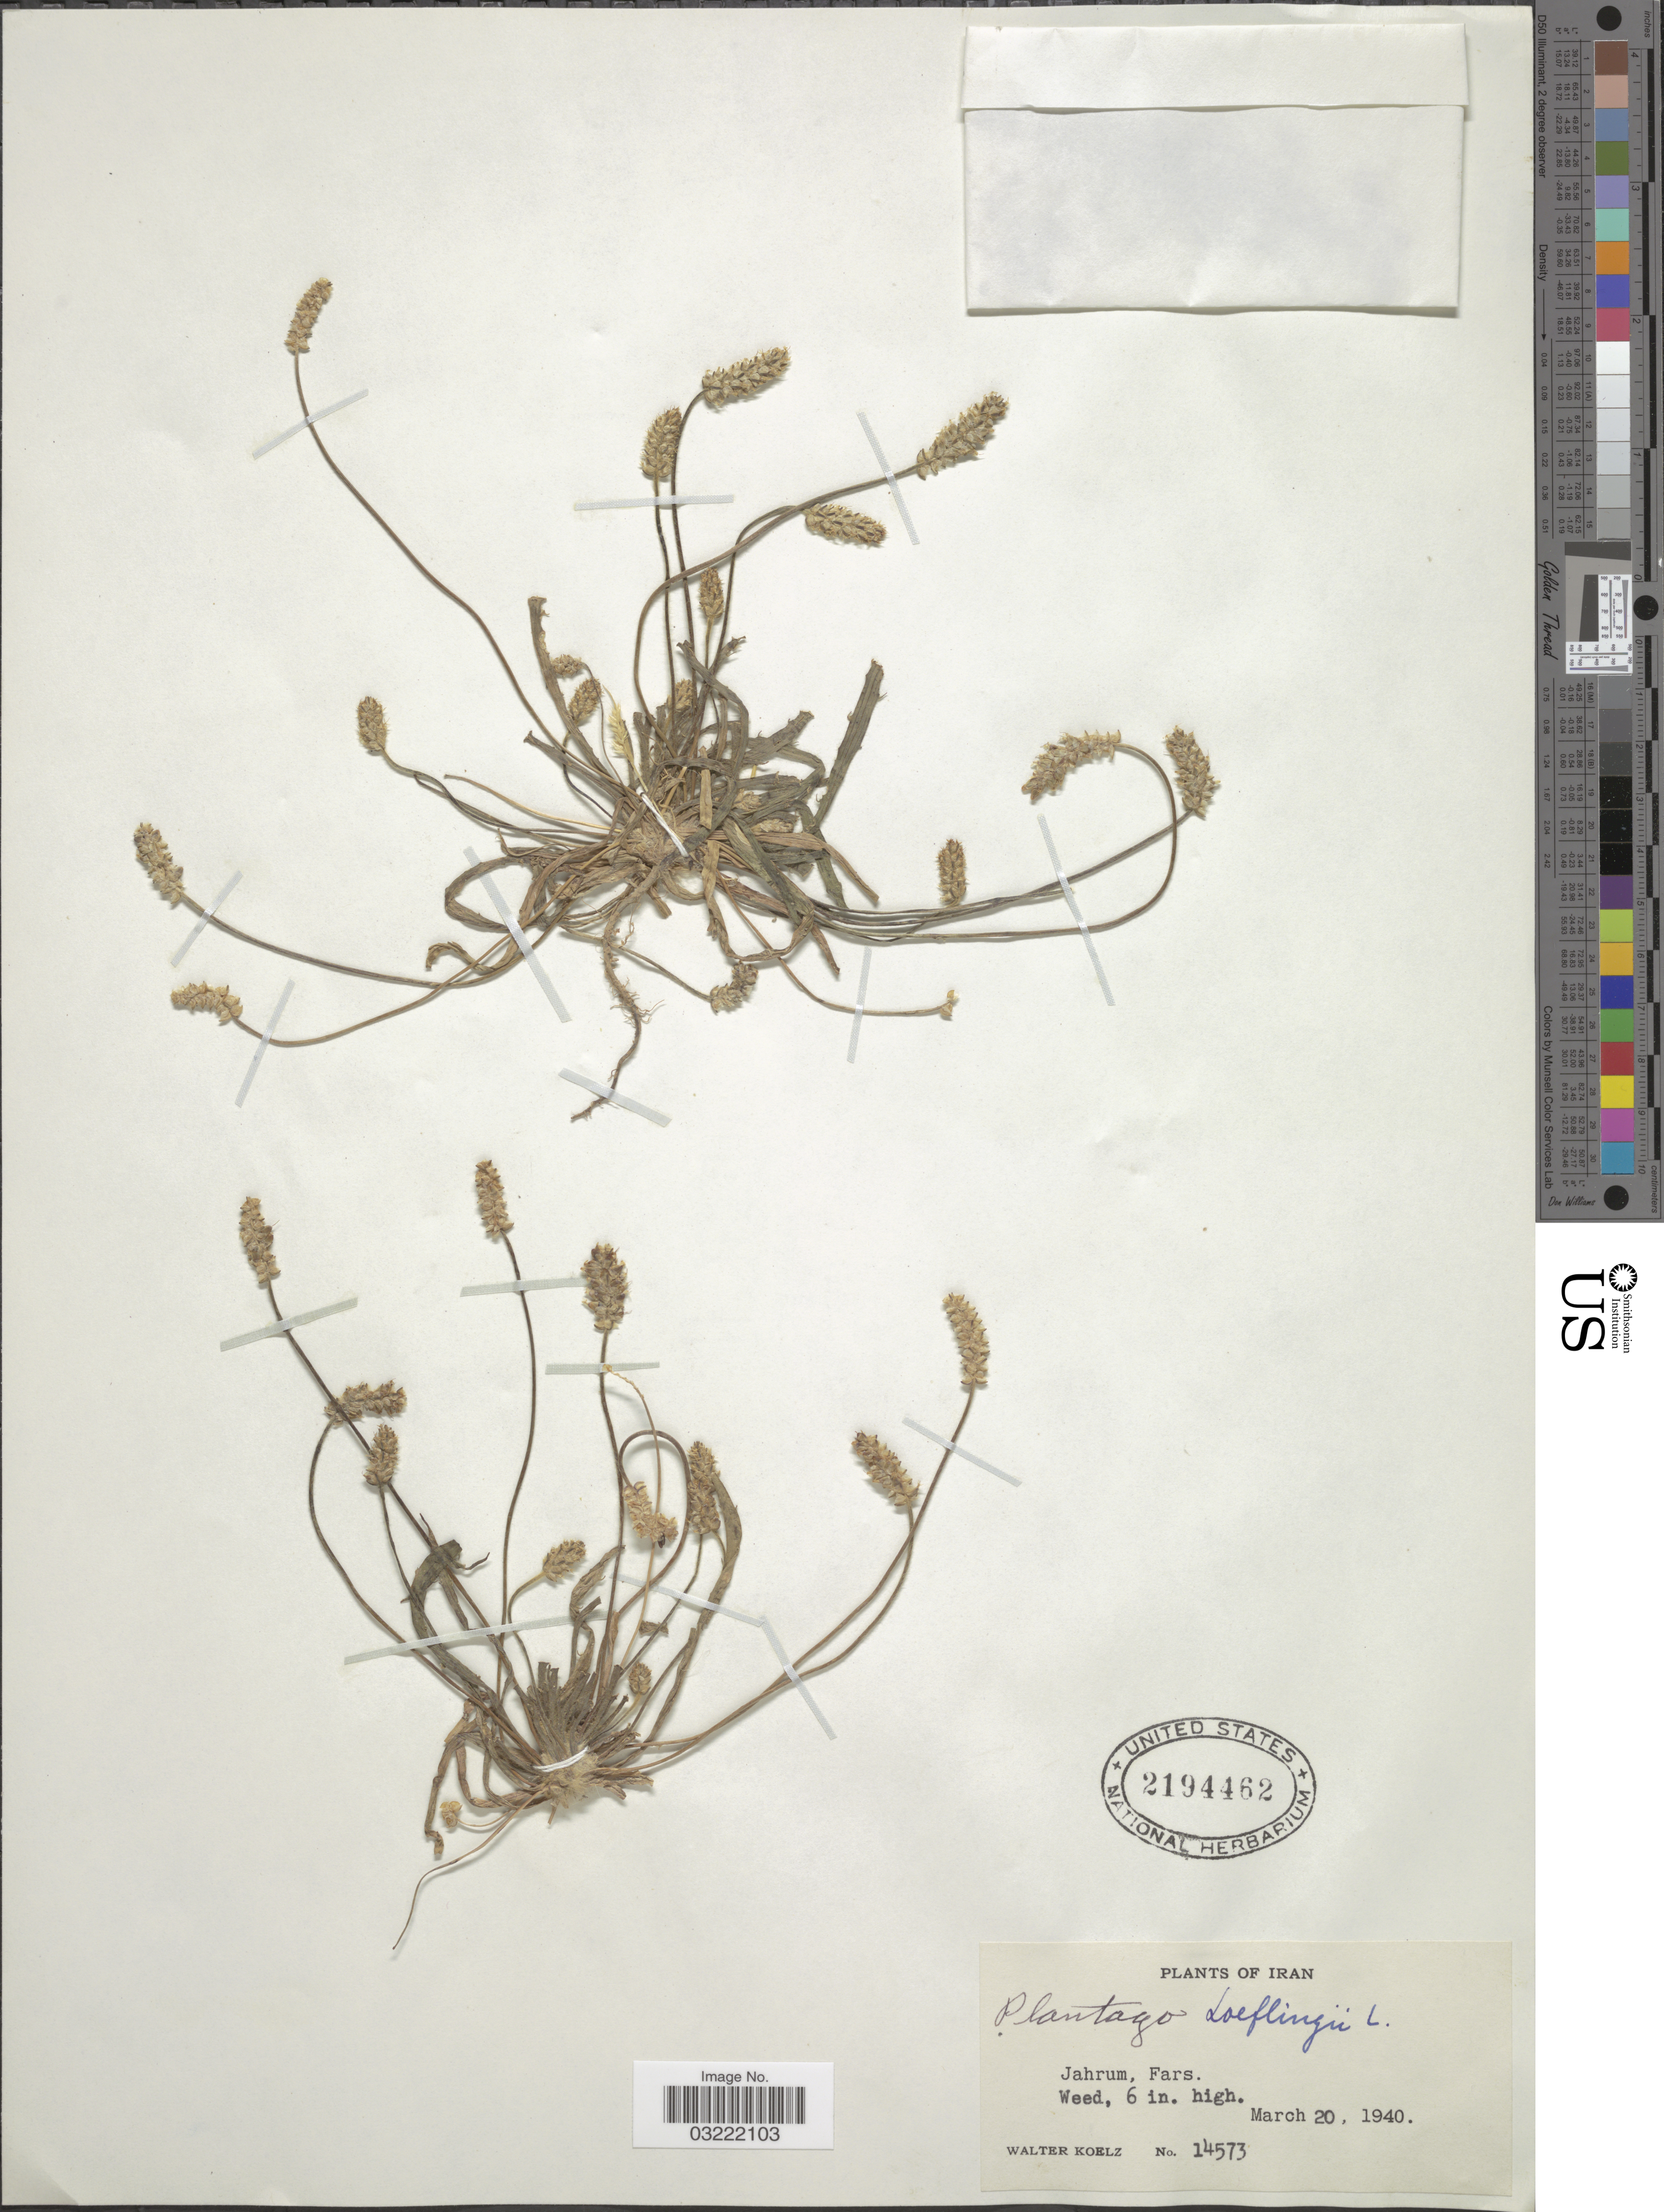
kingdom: Plantae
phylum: Tracheophyta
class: Magnoliopsida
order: Lamiales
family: Plantaginaceae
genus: Plantago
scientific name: Plantago loeflingii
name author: L.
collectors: W. N. Koelz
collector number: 14573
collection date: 1940-03-20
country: Iran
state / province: Fars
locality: Jahrum.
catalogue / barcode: US 2194462